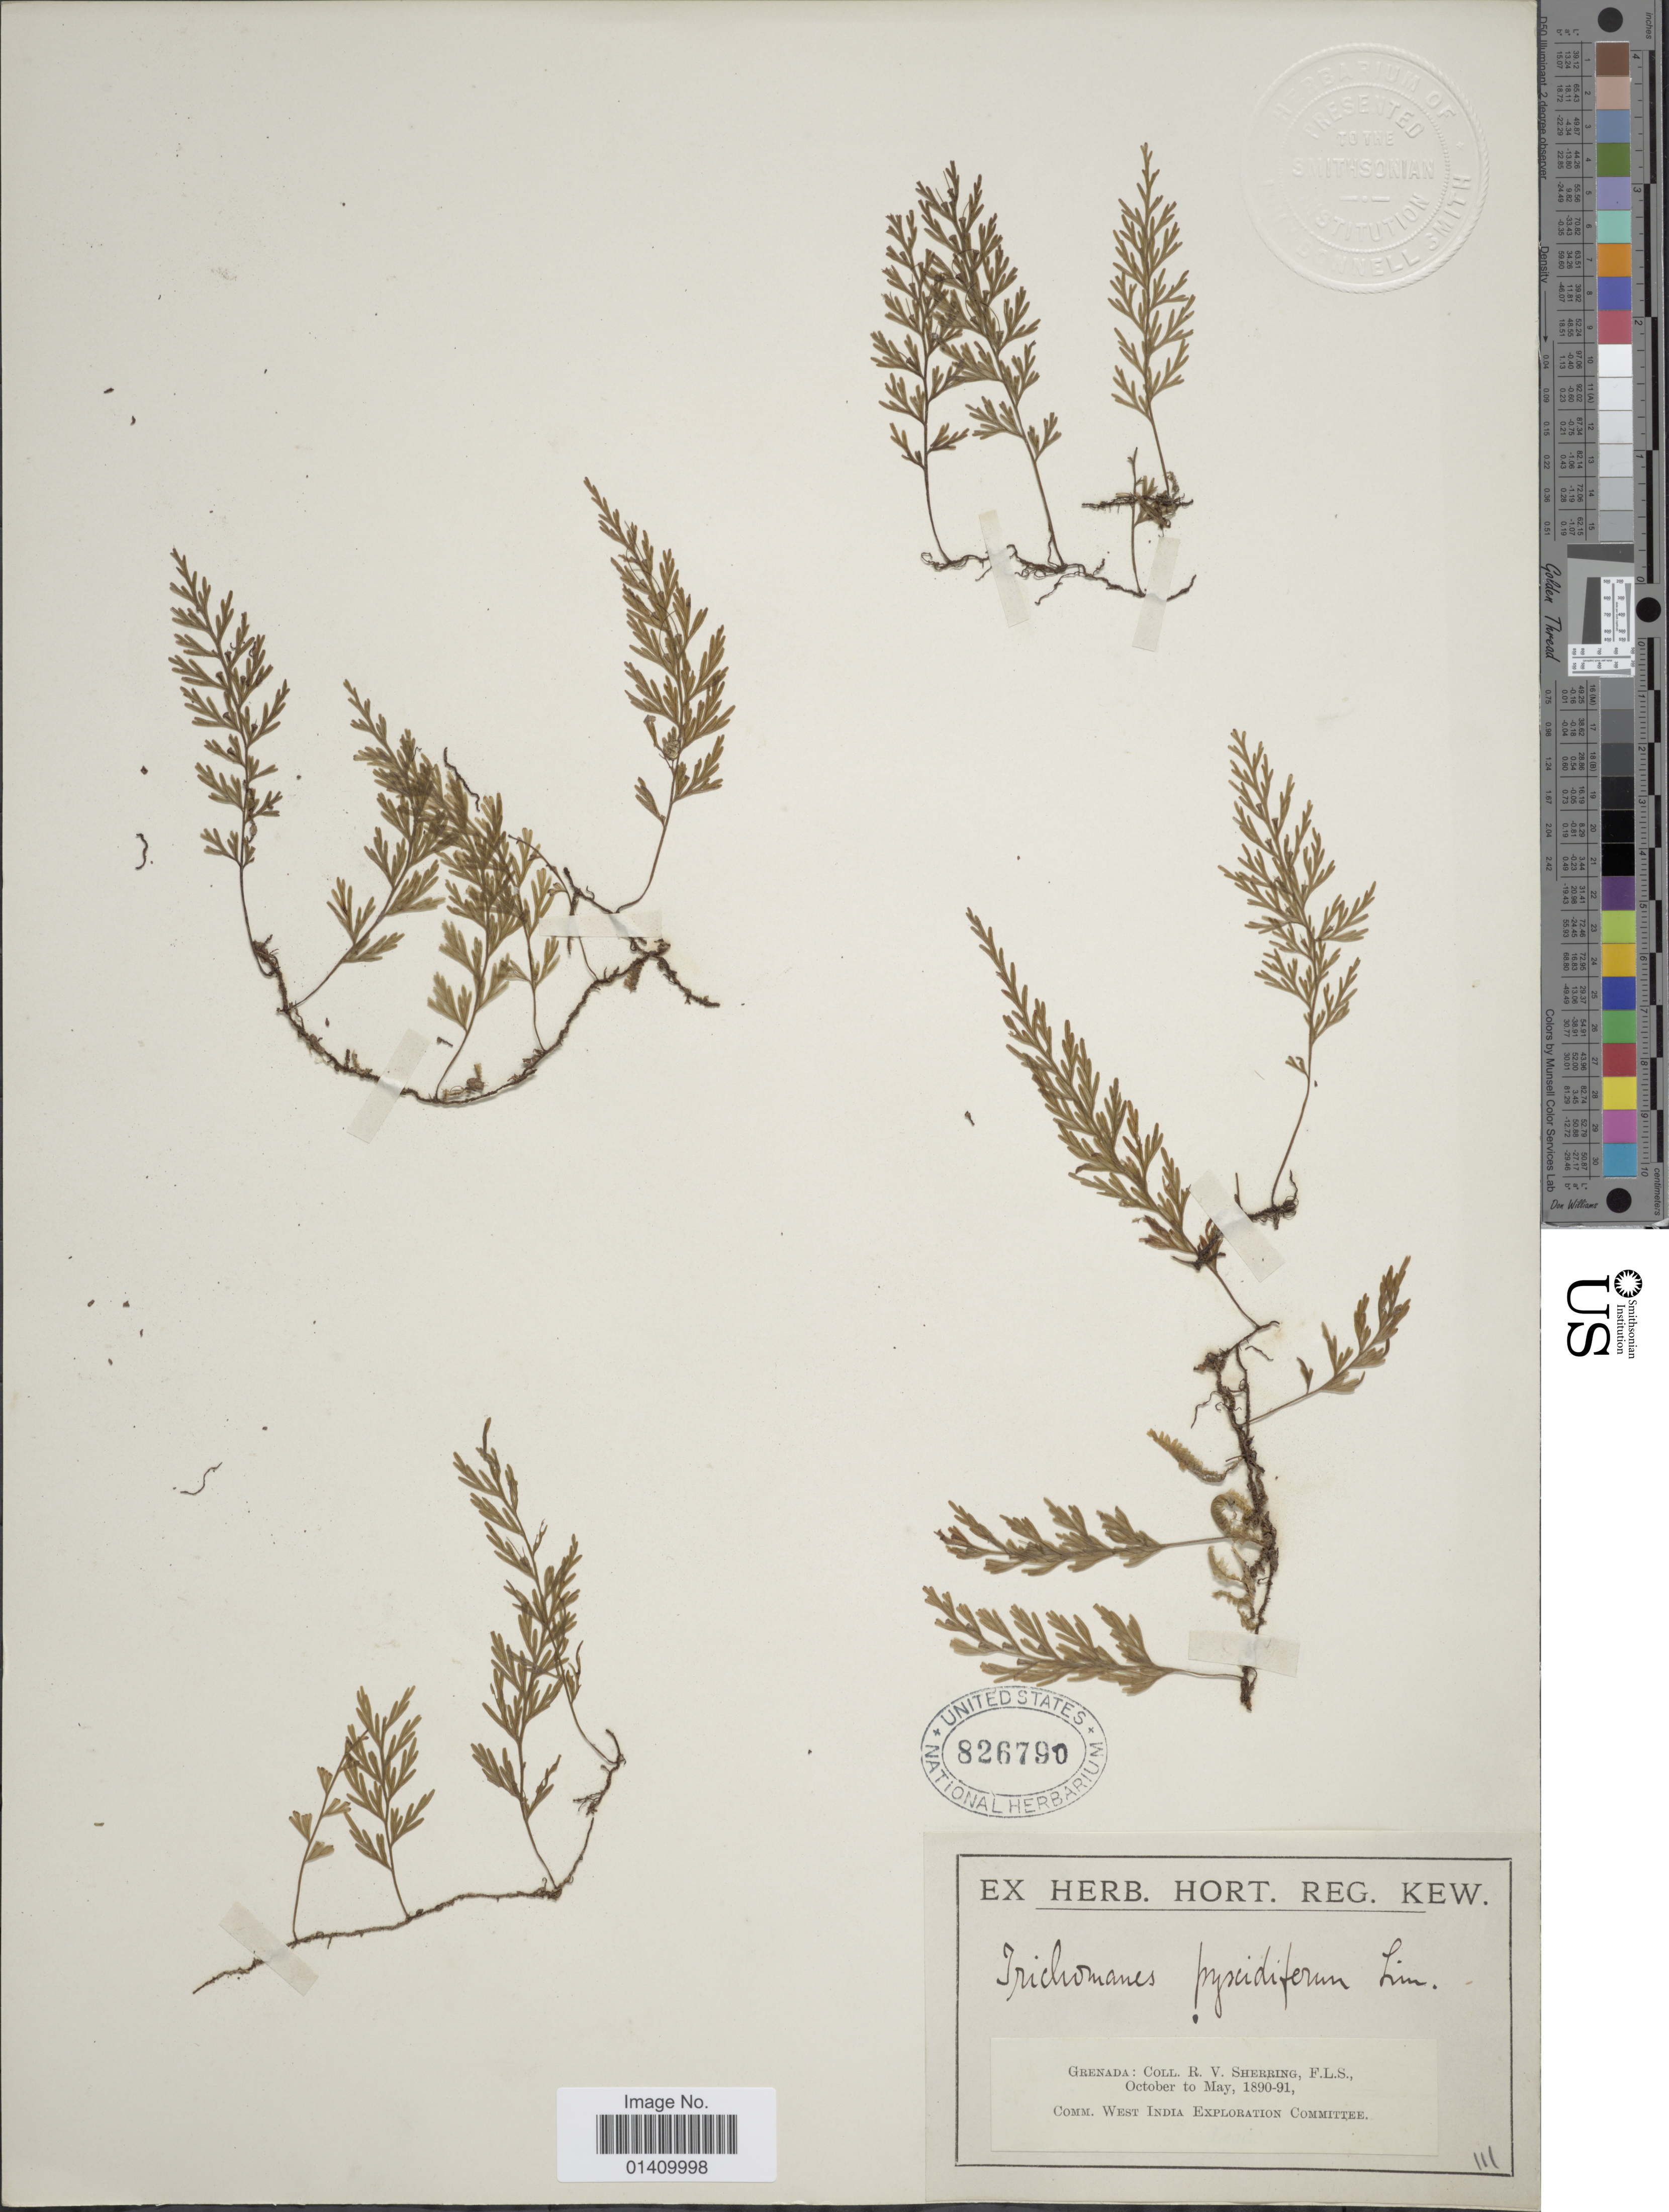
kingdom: Plantae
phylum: Tracheophyta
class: Polypodiopsida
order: Hymenophyllales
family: Hymenophyllaceae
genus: Polyphlebium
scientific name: Polyphlebium hymenophylloides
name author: (Bosch) Ebihara & Dubuisson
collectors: R. Sherring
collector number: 111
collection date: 1890-10/1891-11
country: Grenada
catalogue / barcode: US 826790